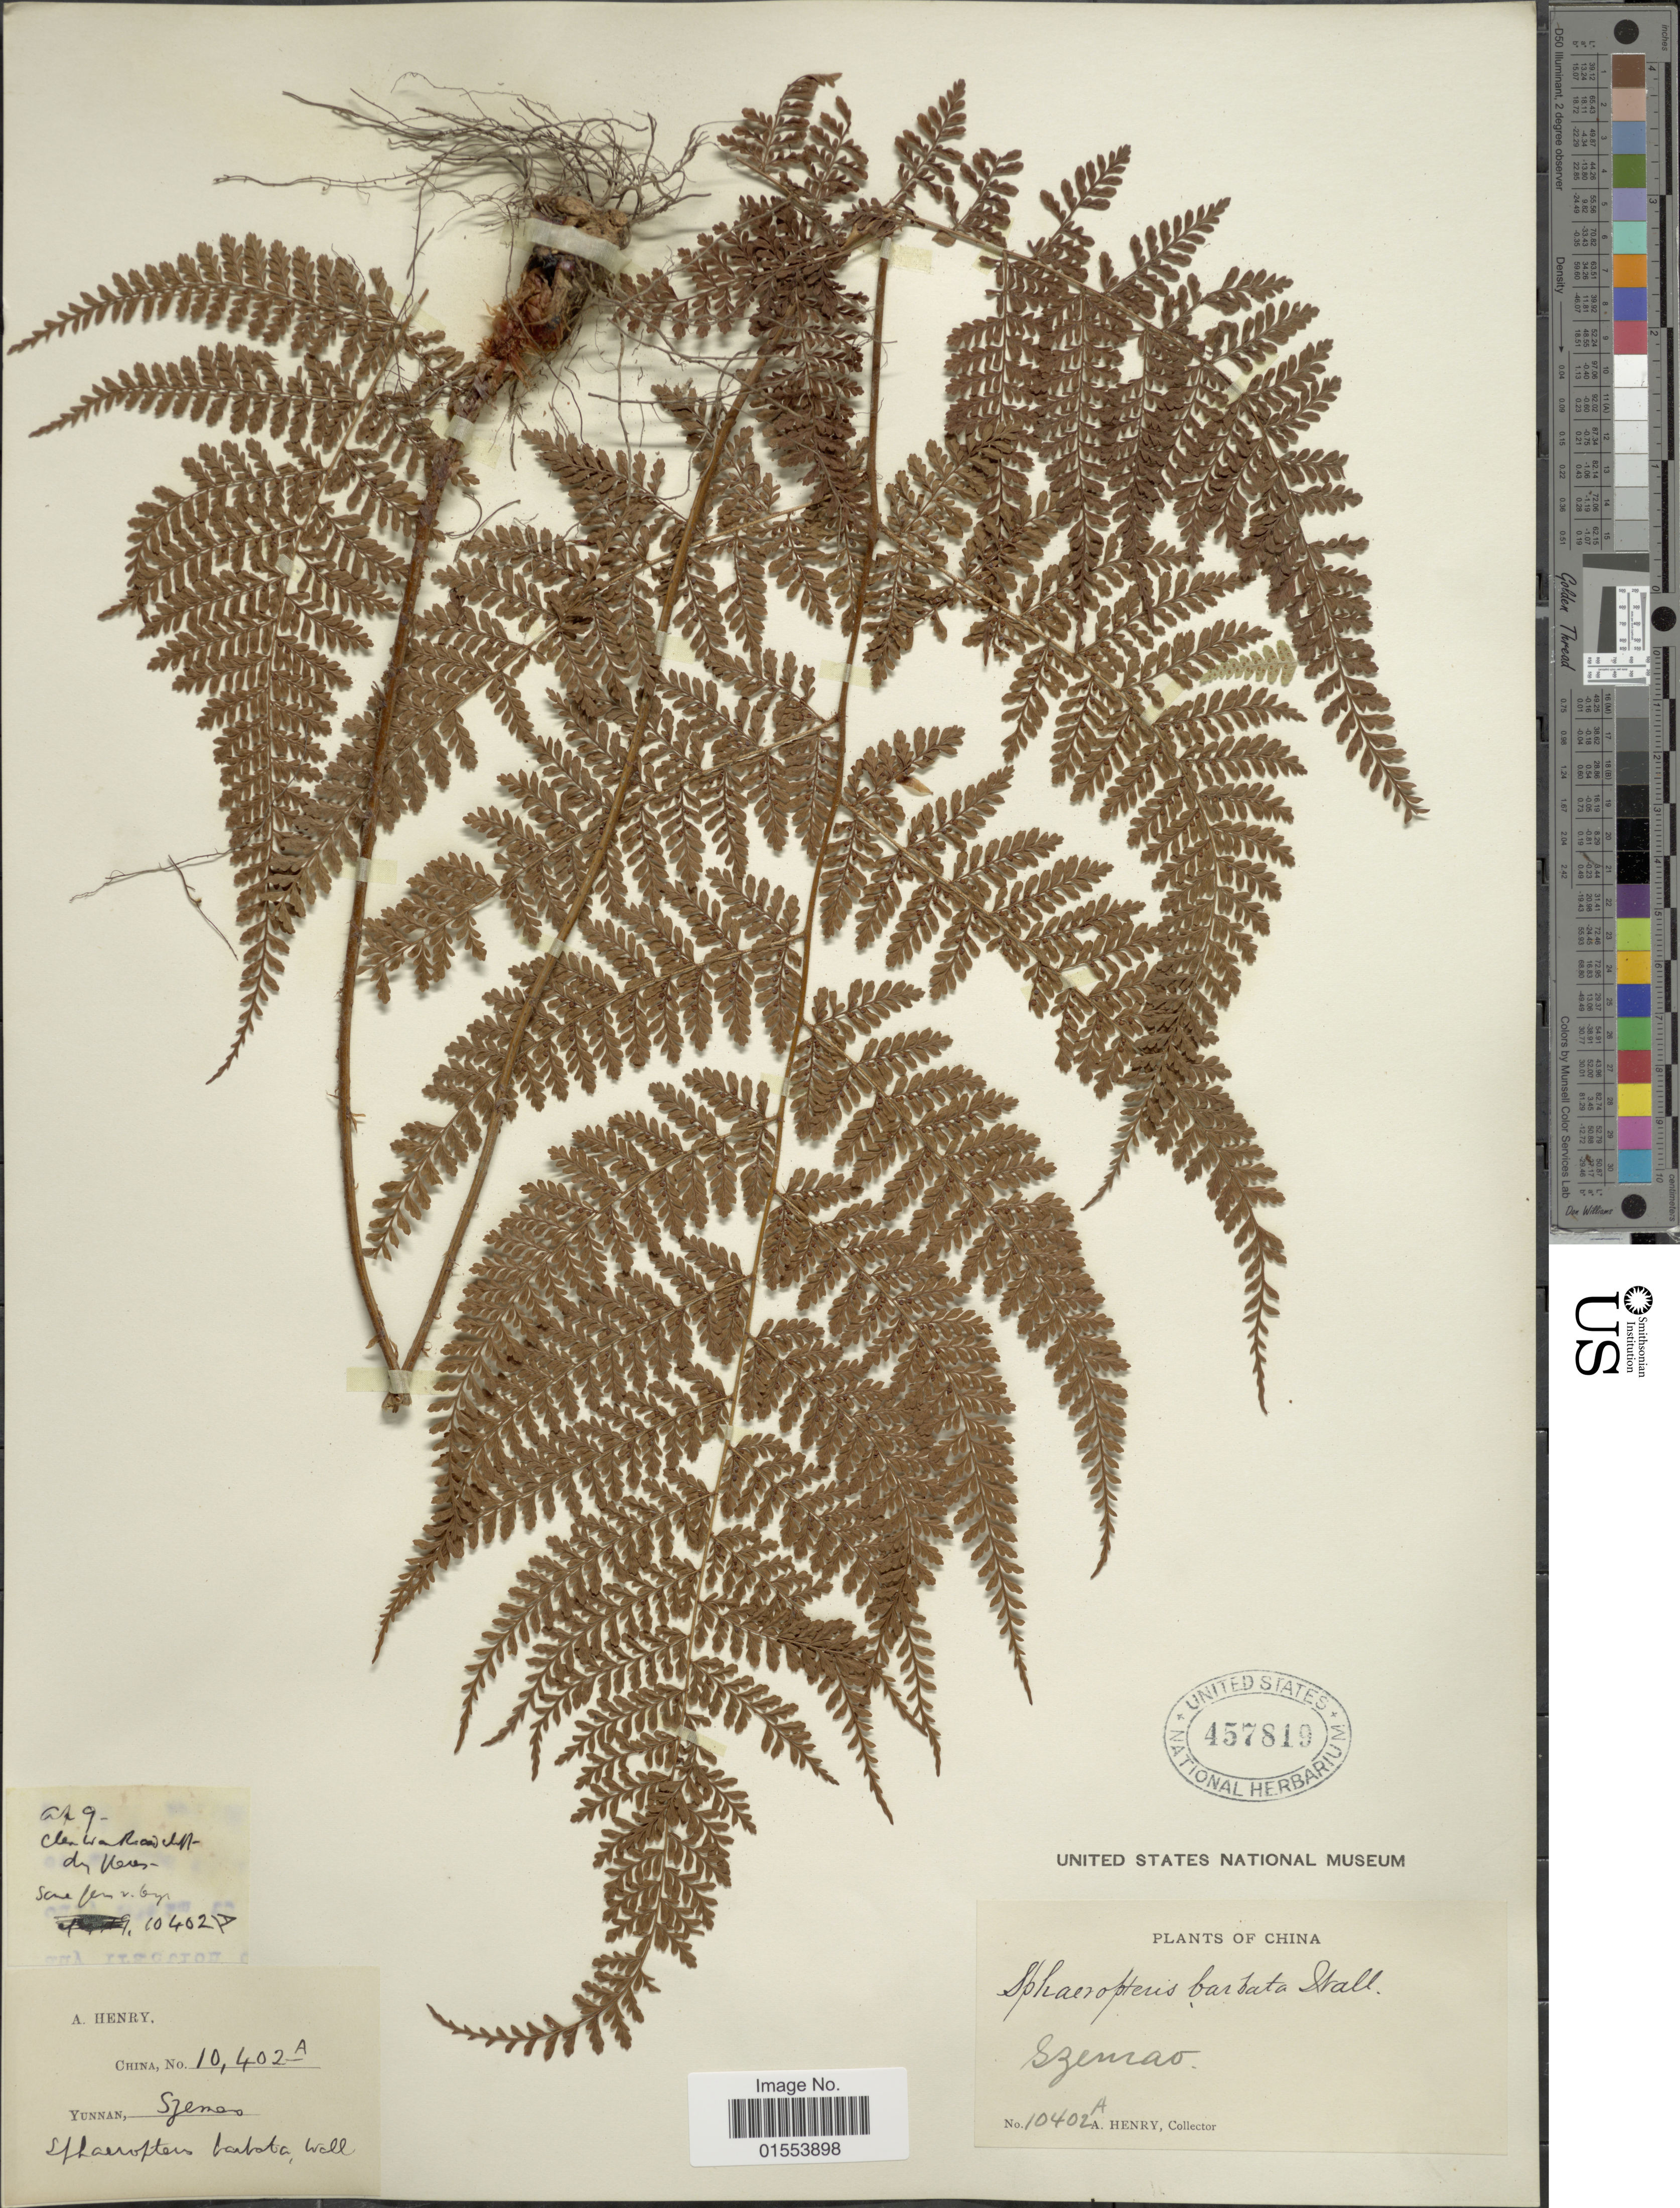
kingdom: Plantae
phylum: Tracheophyta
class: Polypodiopsida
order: Polypodiales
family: Dryopteridaceae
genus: Dryopteris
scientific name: Dryopteris cyatheoides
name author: (Kaulf.) Kuntze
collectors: A. Henry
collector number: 10402 A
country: China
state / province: Yunnan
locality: China, Yunnan, Szemao.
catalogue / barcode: US 457819